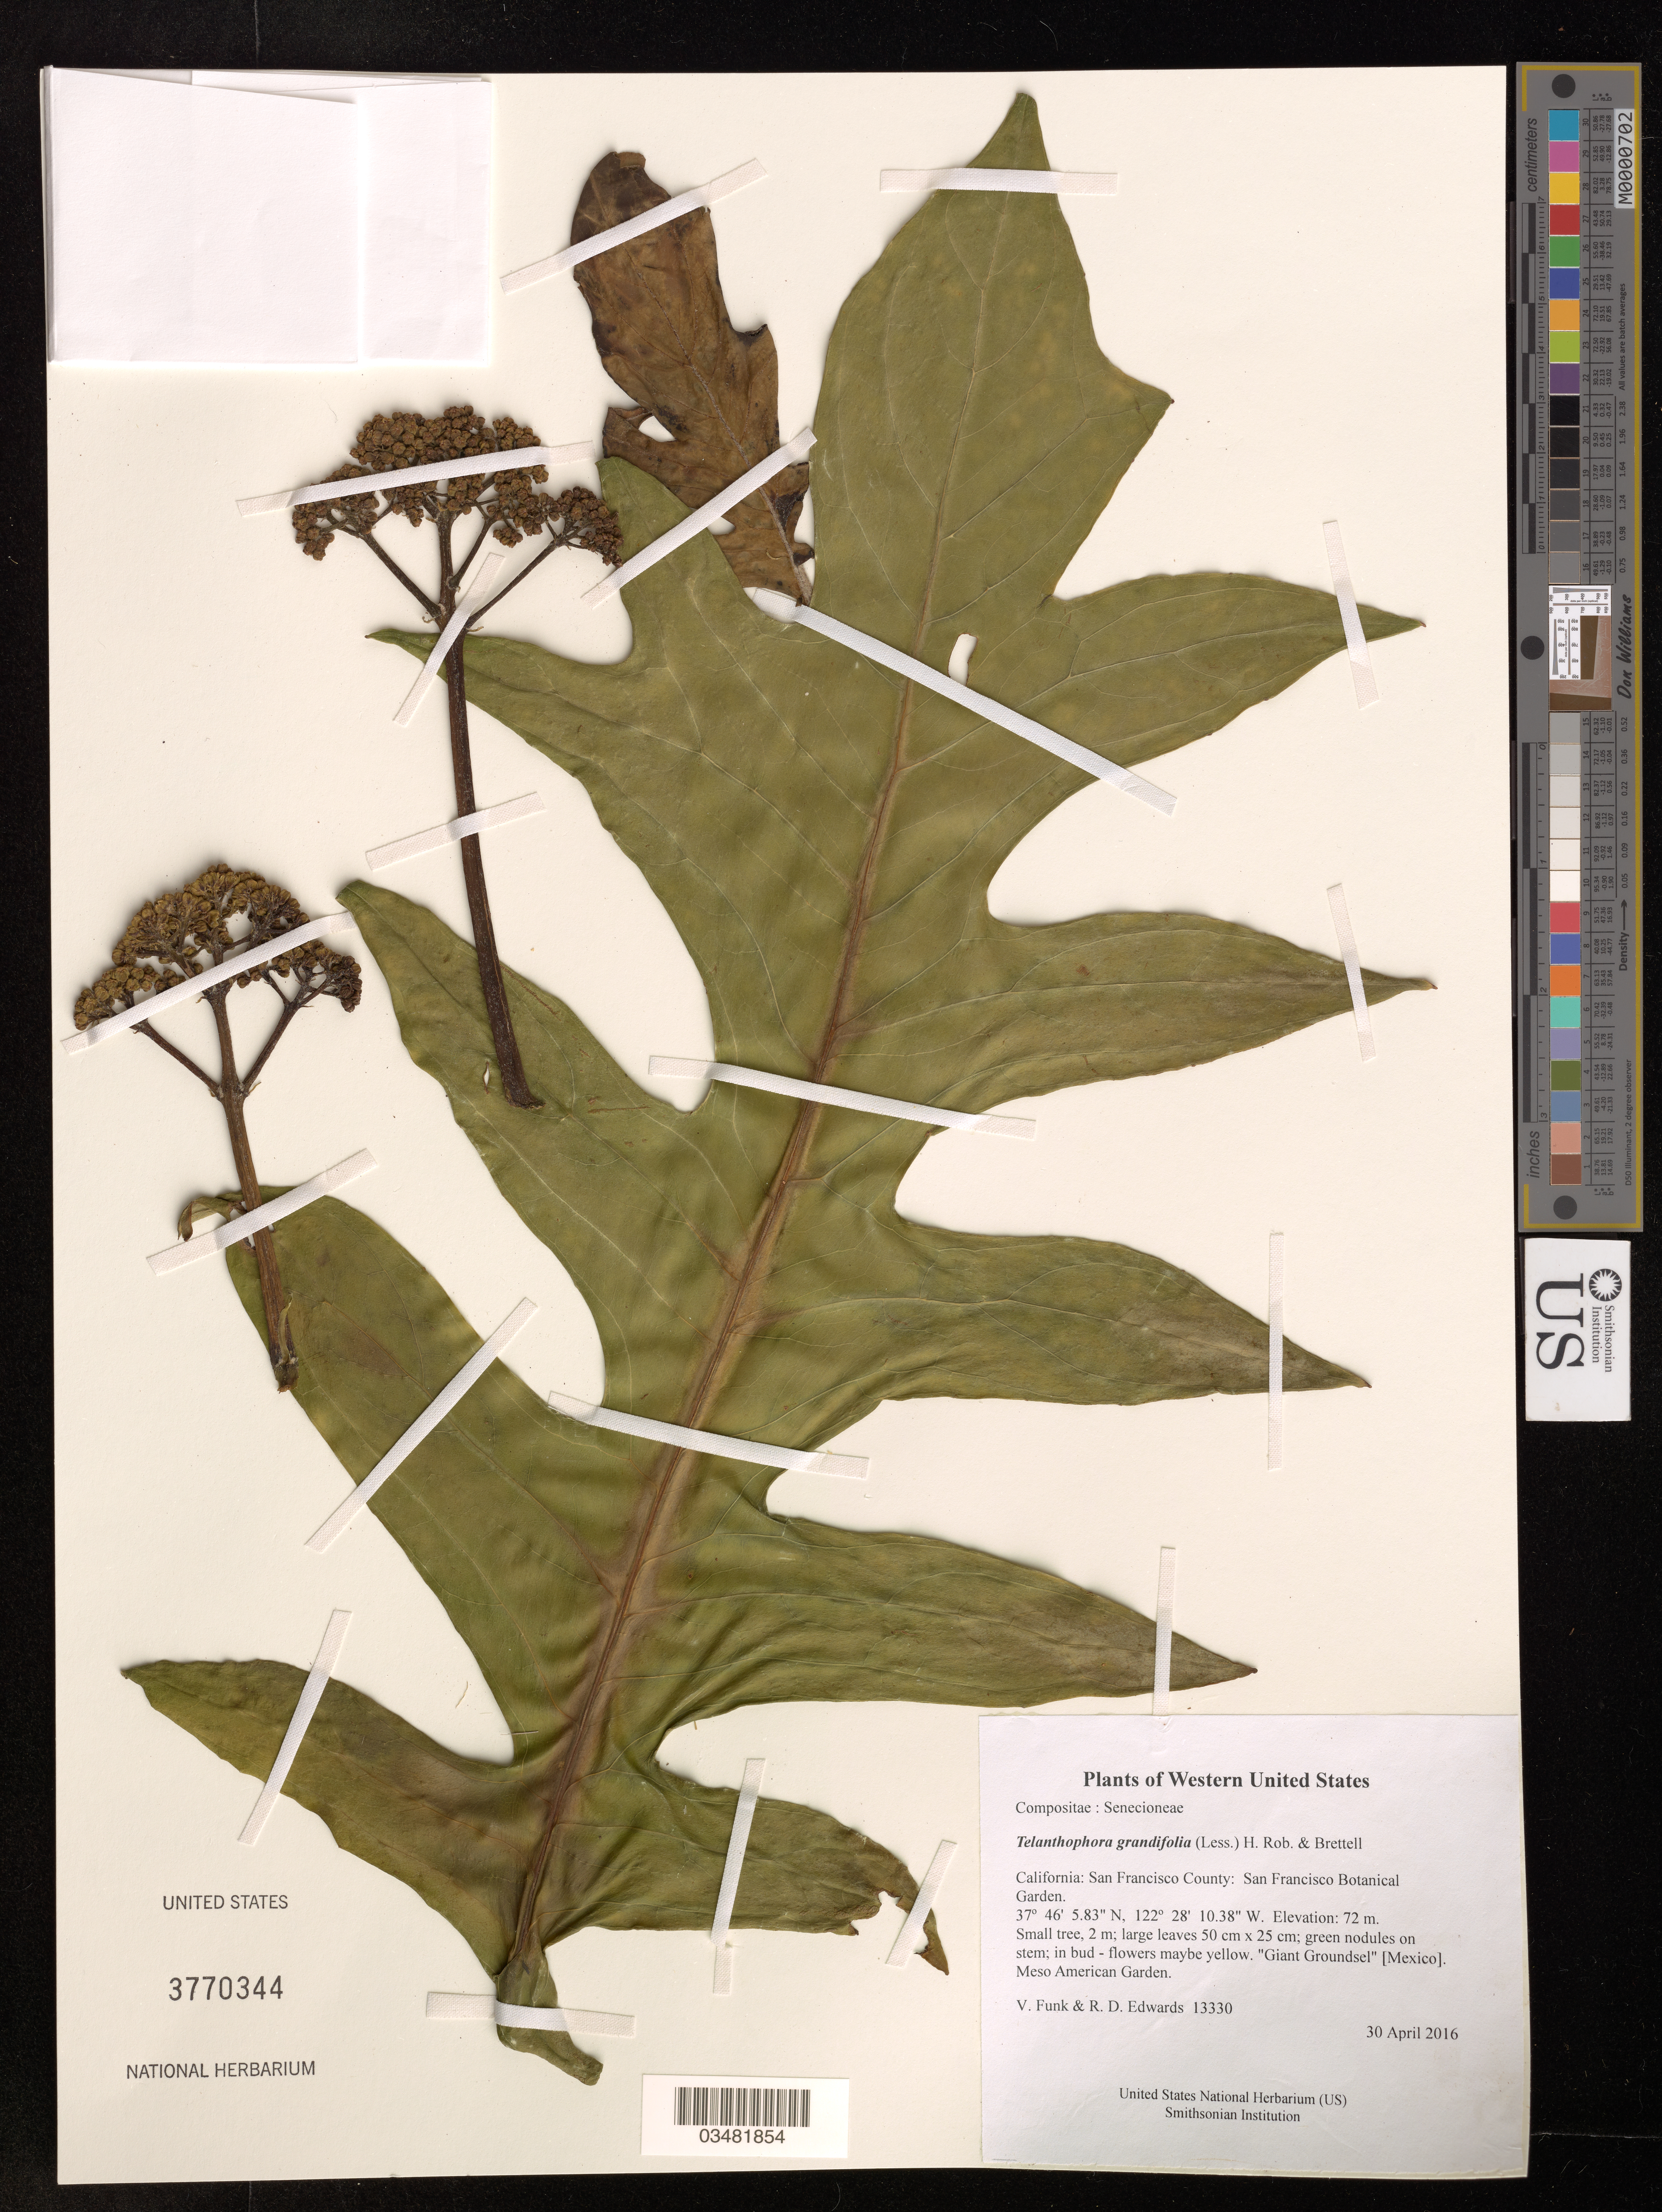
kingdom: Plantae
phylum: Tracheophyta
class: Magnoliopsida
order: Asterales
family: Asteraceae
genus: Telanthophora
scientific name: Telanthophora grandifolia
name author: (Less.) H. Rob. & Brettell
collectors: R.D. Edwards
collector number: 13330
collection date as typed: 30 April 2016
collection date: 2016-04-30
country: United States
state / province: California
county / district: San Francisco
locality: San Francisco Botanical Garden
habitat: Meso American Garden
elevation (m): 72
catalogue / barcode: US 3770344